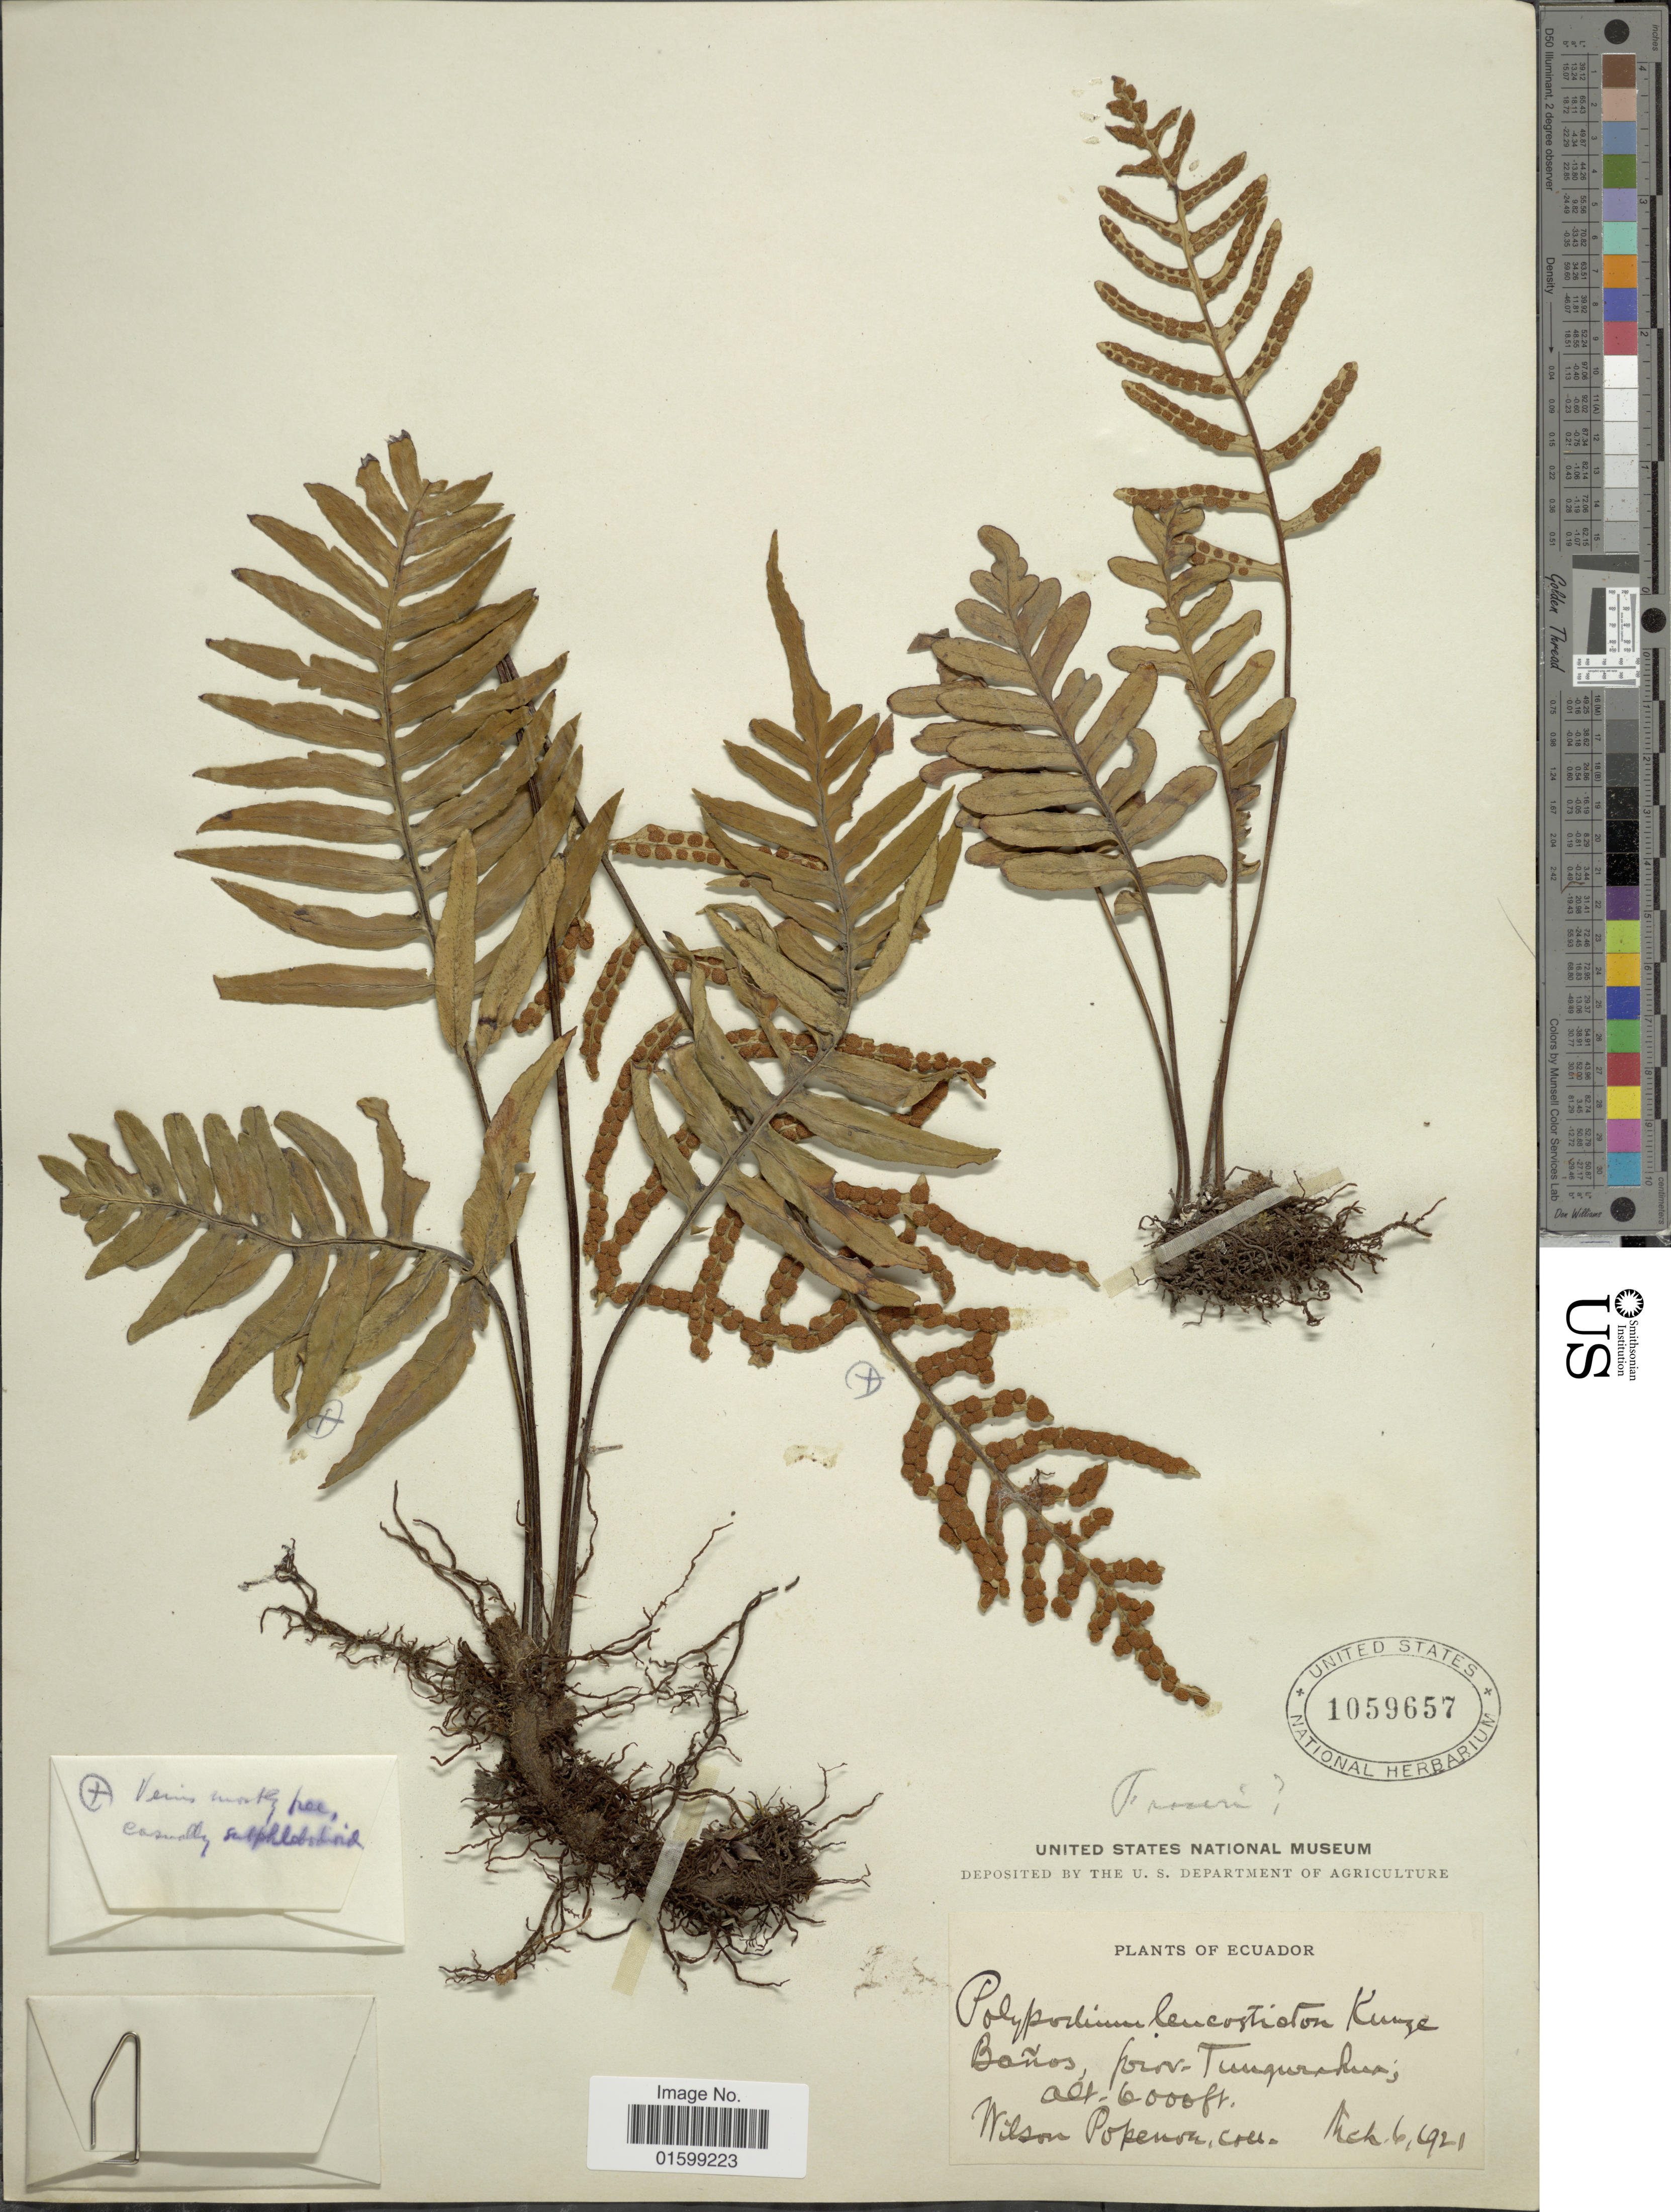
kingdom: Plantae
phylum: Tracheophyta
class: Polypodiopsida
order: Polypodiales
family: Polypodiaceae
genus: Pleopeltis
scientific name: Pleopeltis fraseri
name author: (Kuhn) A.R. Sm.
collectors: W. Popenoe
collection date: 1921-03-06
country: Ecuador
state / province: Tungurahua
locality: Baños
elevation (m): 1829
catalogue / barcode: US 1059657